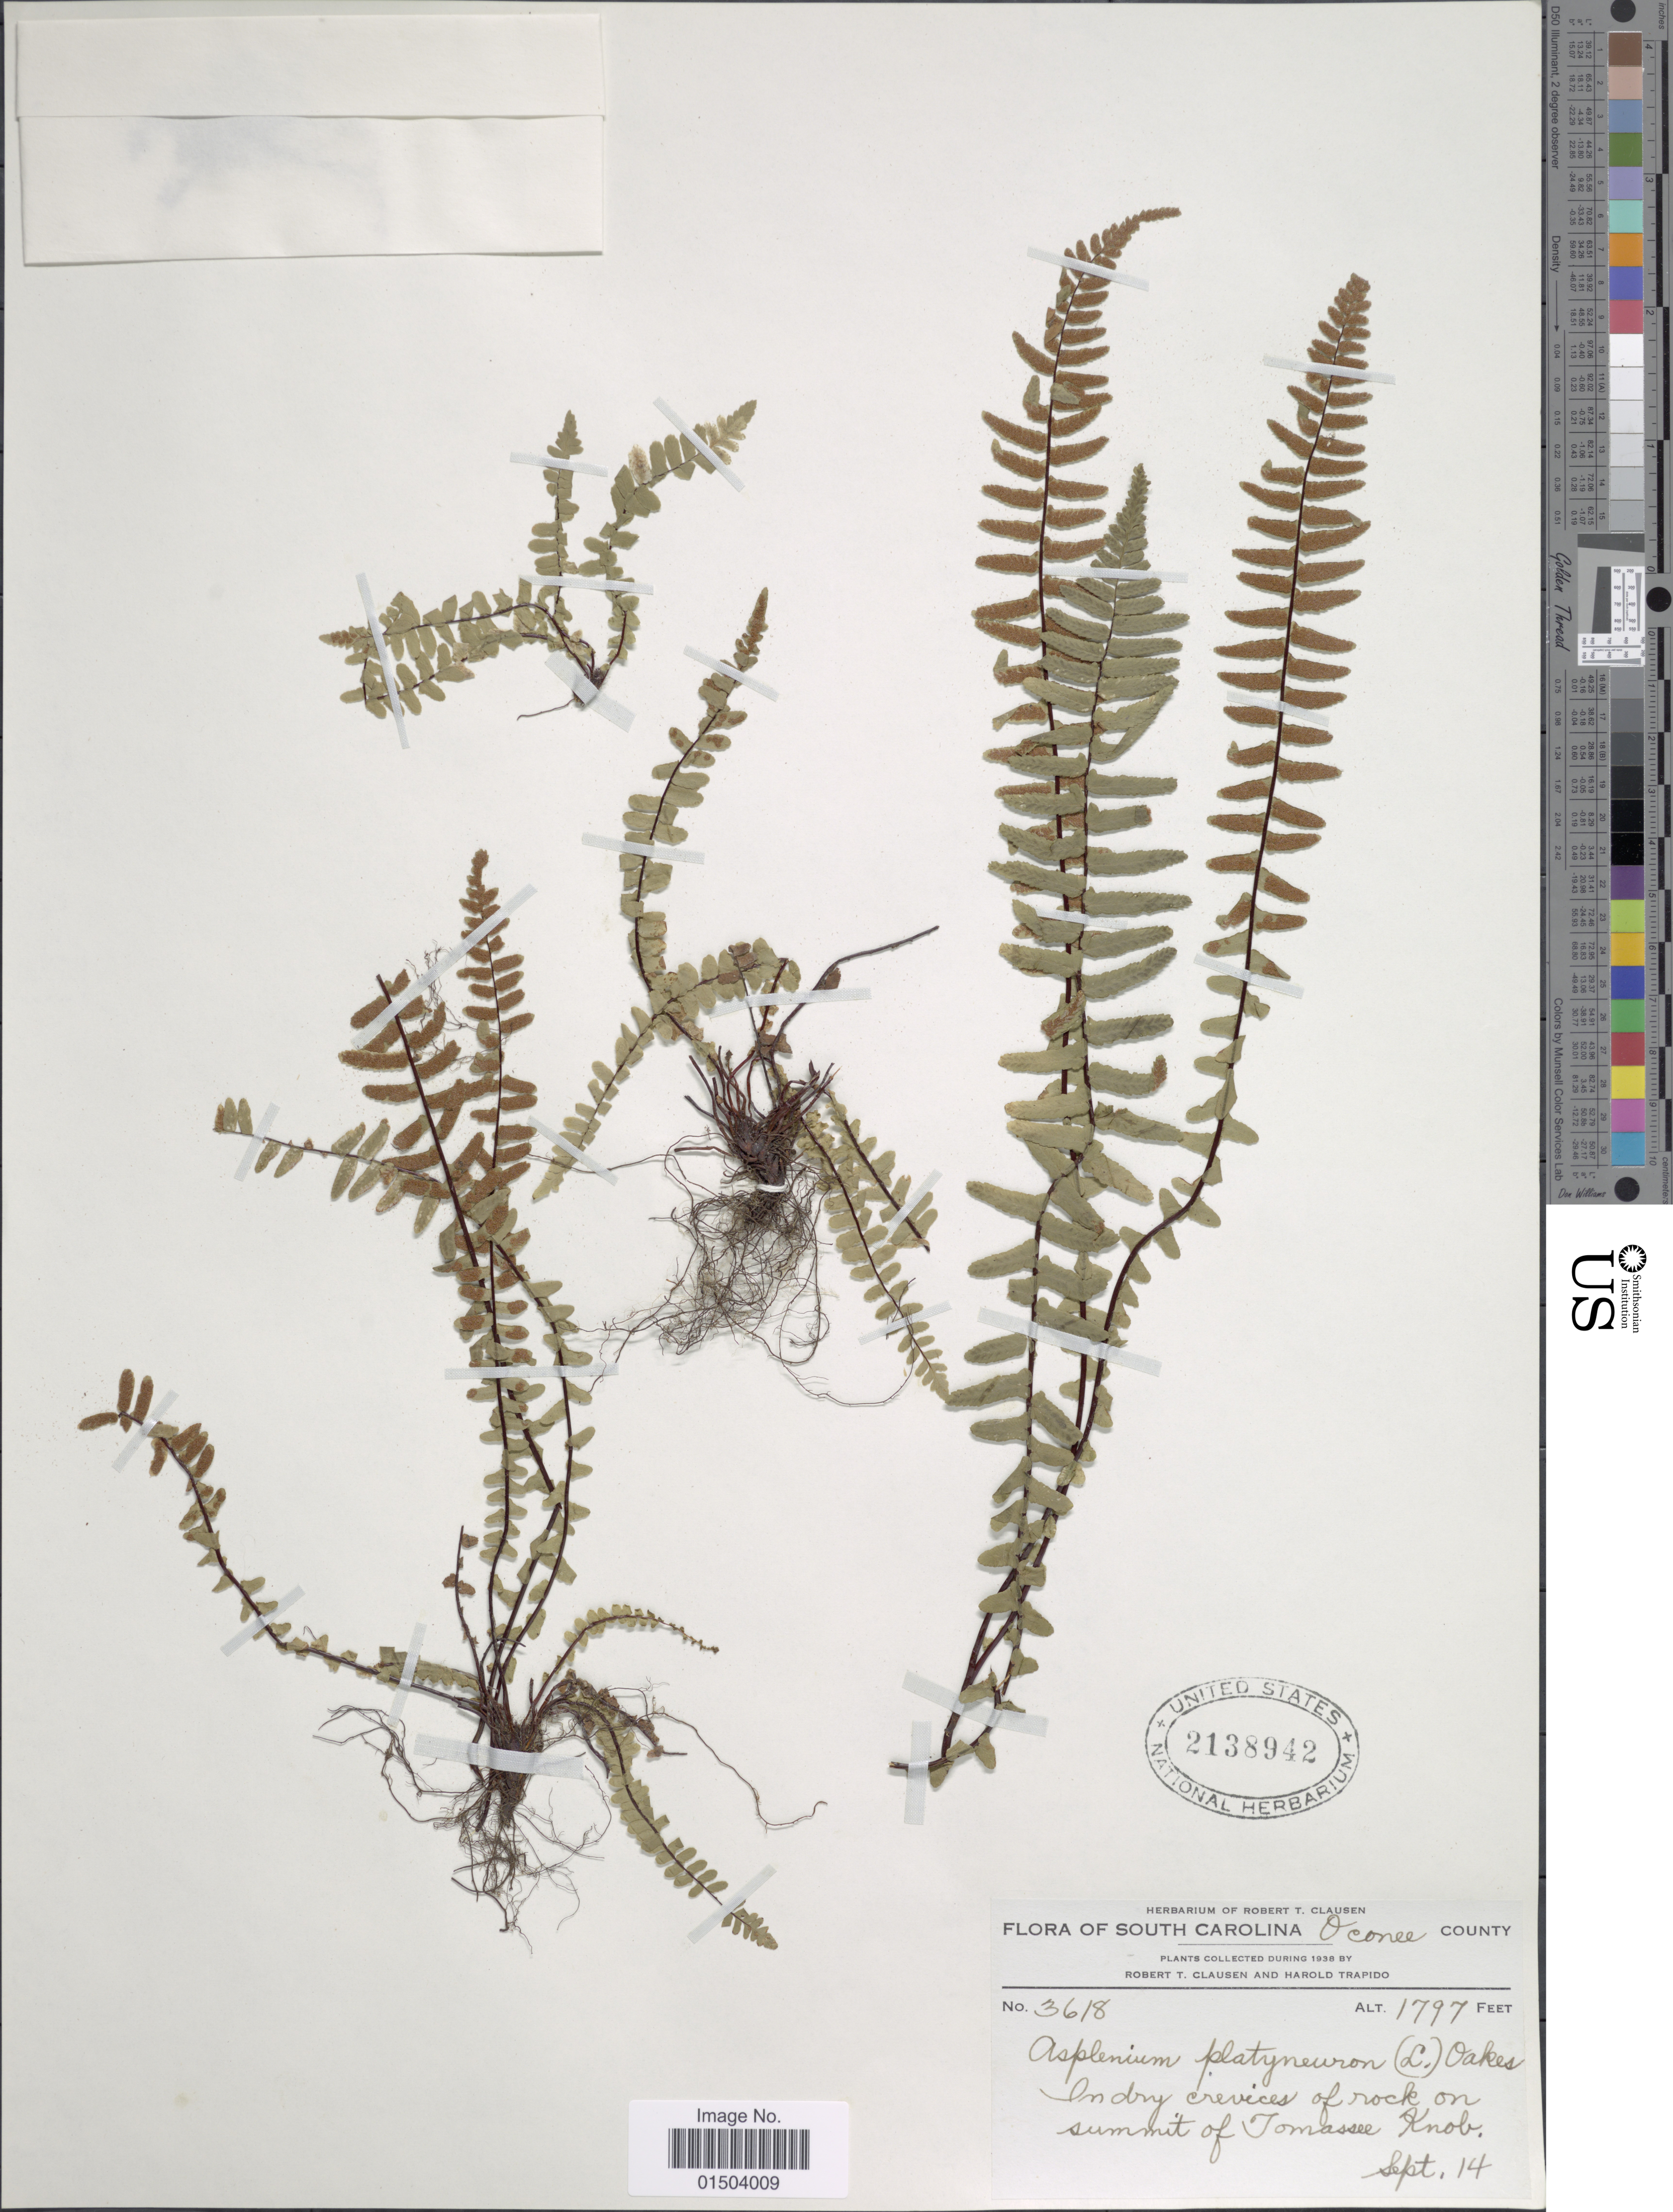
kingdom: Plantae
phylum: Tracheophyta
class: Polypodiopsida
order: Polypodiales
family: Aspleniaceae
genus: Asplenium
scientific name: Asplenium platyneuron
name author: (L.) Britton, Stearns & Poggenb.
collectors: R. T. Clausen & H. Trapido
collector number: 3618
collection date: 1938-09-14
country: United States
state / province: South Carolina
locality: Oconee County. In dry crevices of rock on summit of Tomassee Knob.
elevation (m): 548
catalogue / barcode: US 2138942